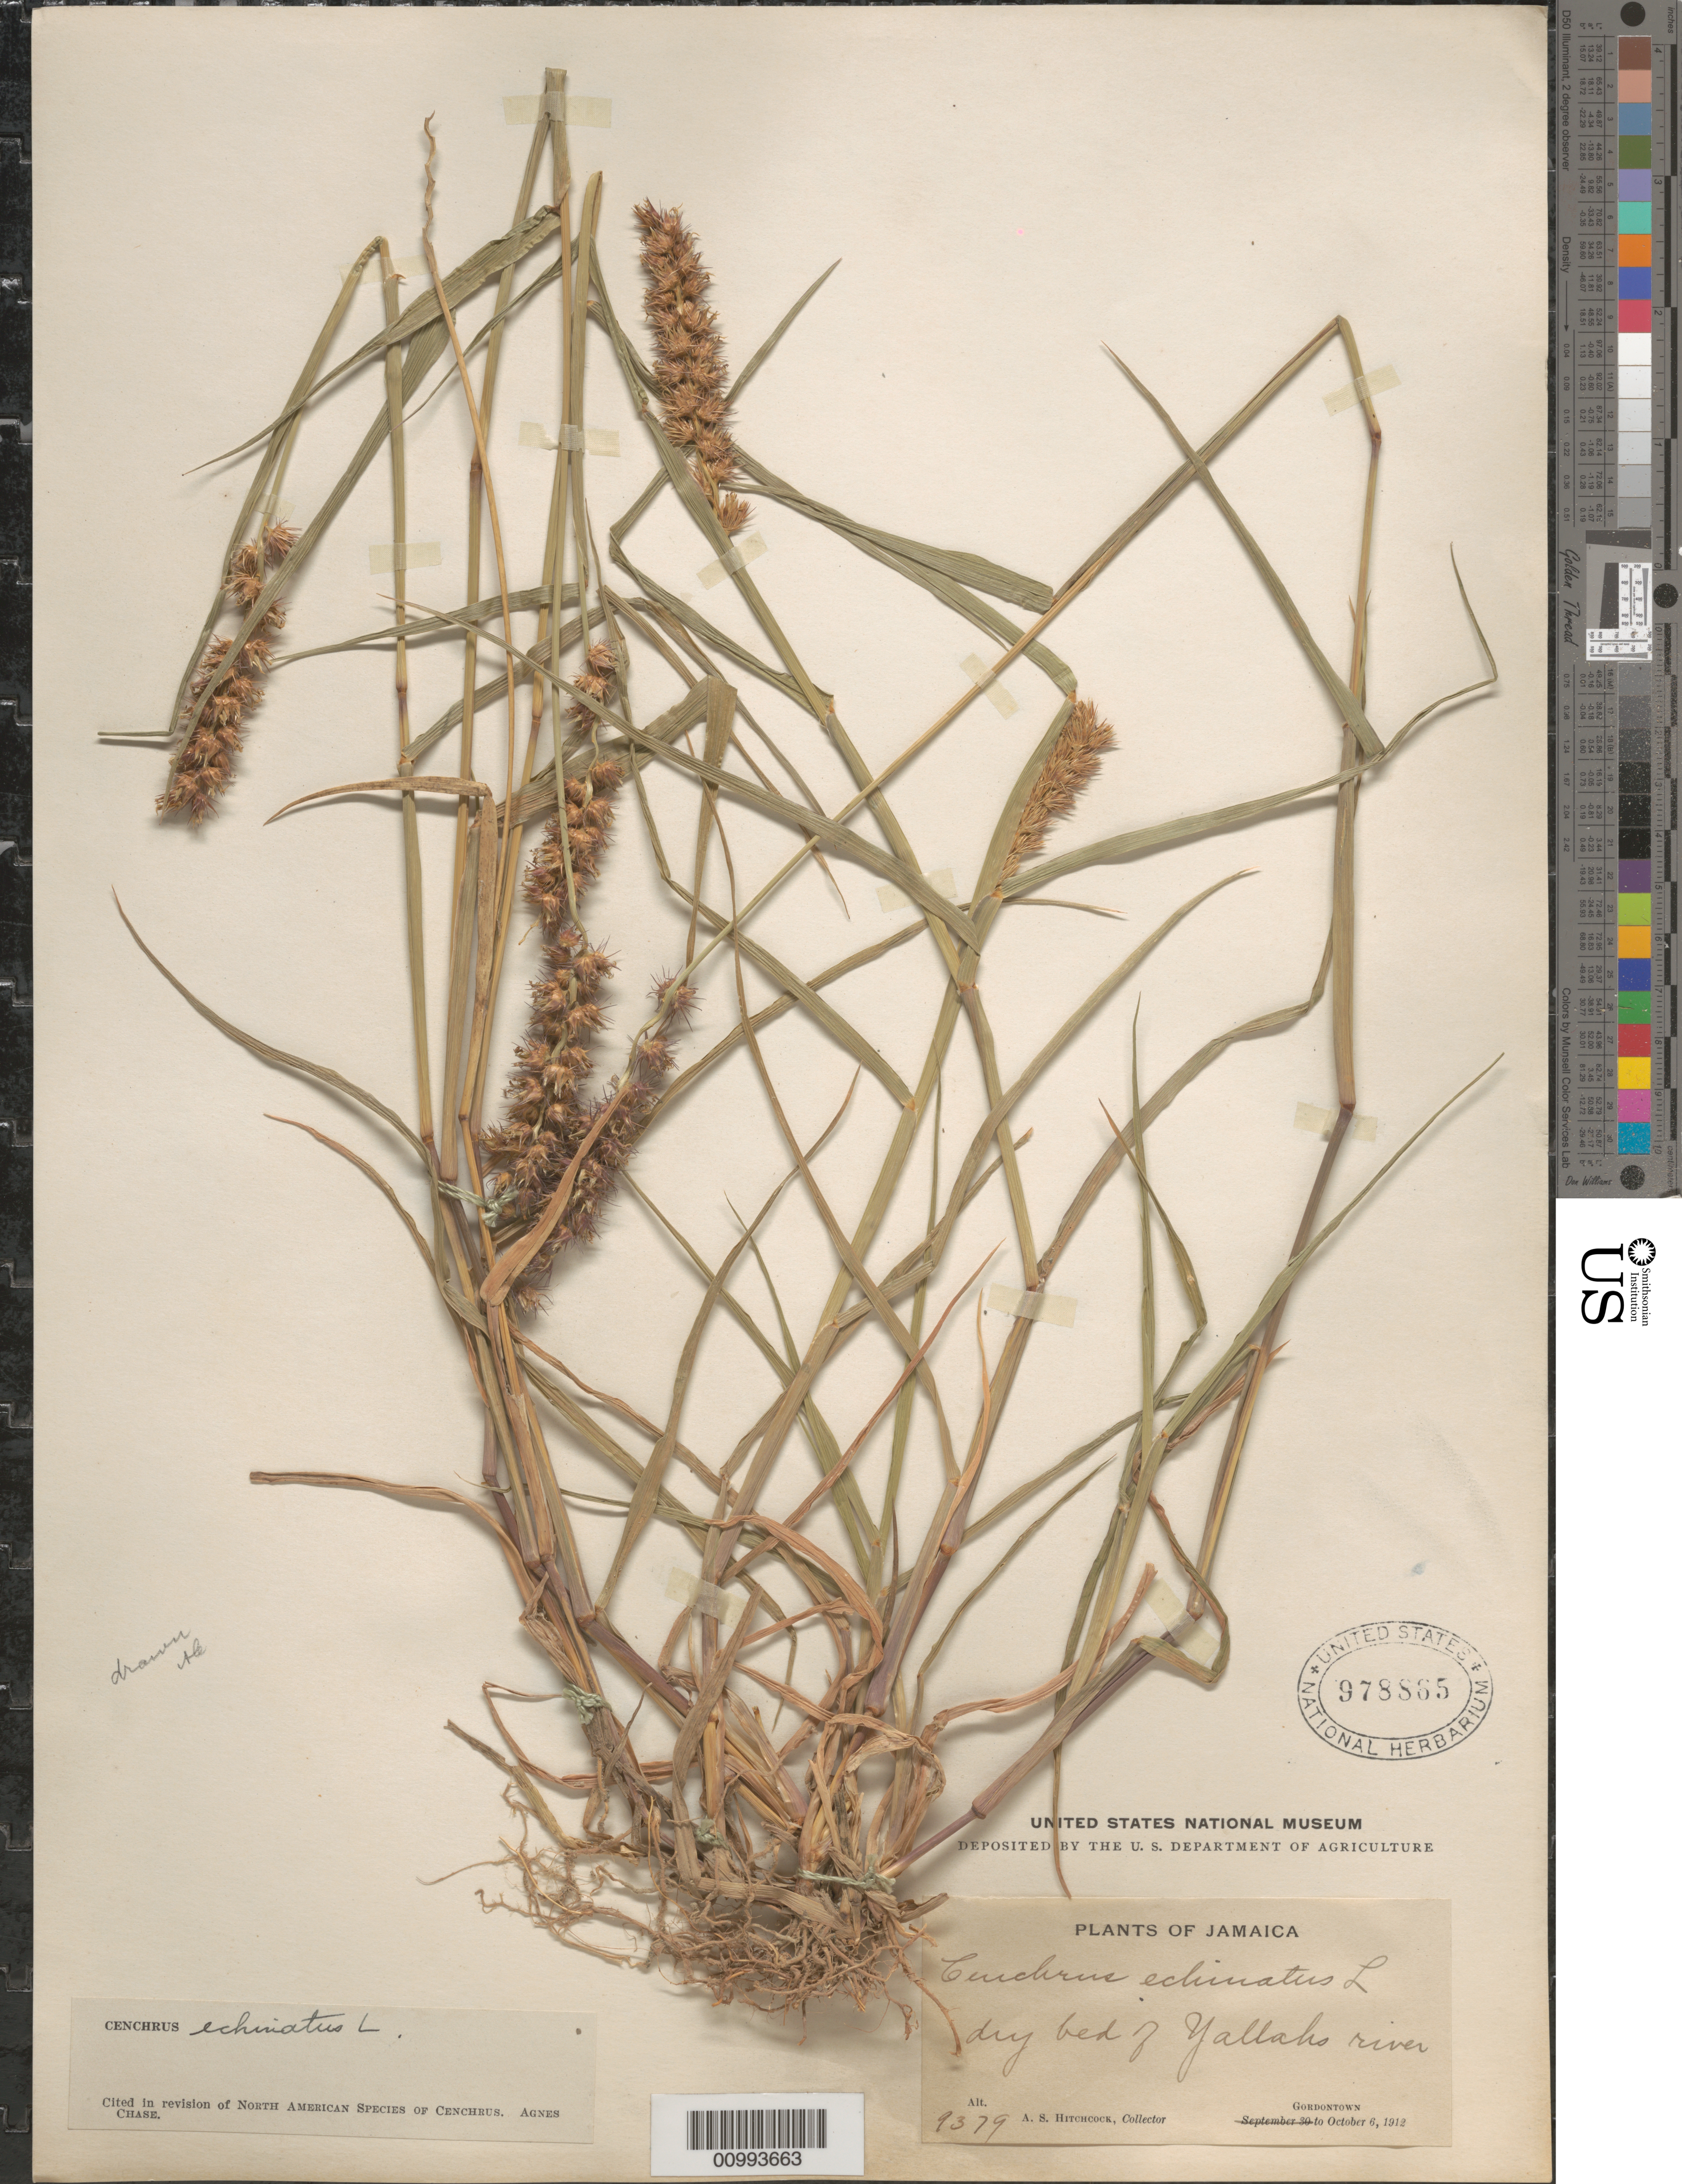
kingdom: Plantae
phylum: Tracheophyta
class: Liliopsida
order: Poales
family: Poaceae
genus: Cenchrus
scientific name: Cenchrus echinatus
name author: L.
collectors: A. S. Hitchcock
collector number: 9379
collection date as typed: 06 Oct 1912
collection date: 1912-10-06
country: Jamaica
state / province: Saint Thomas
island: Jamaica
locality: Gordontown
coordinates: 0 N, 0 E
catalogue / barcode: US 978865